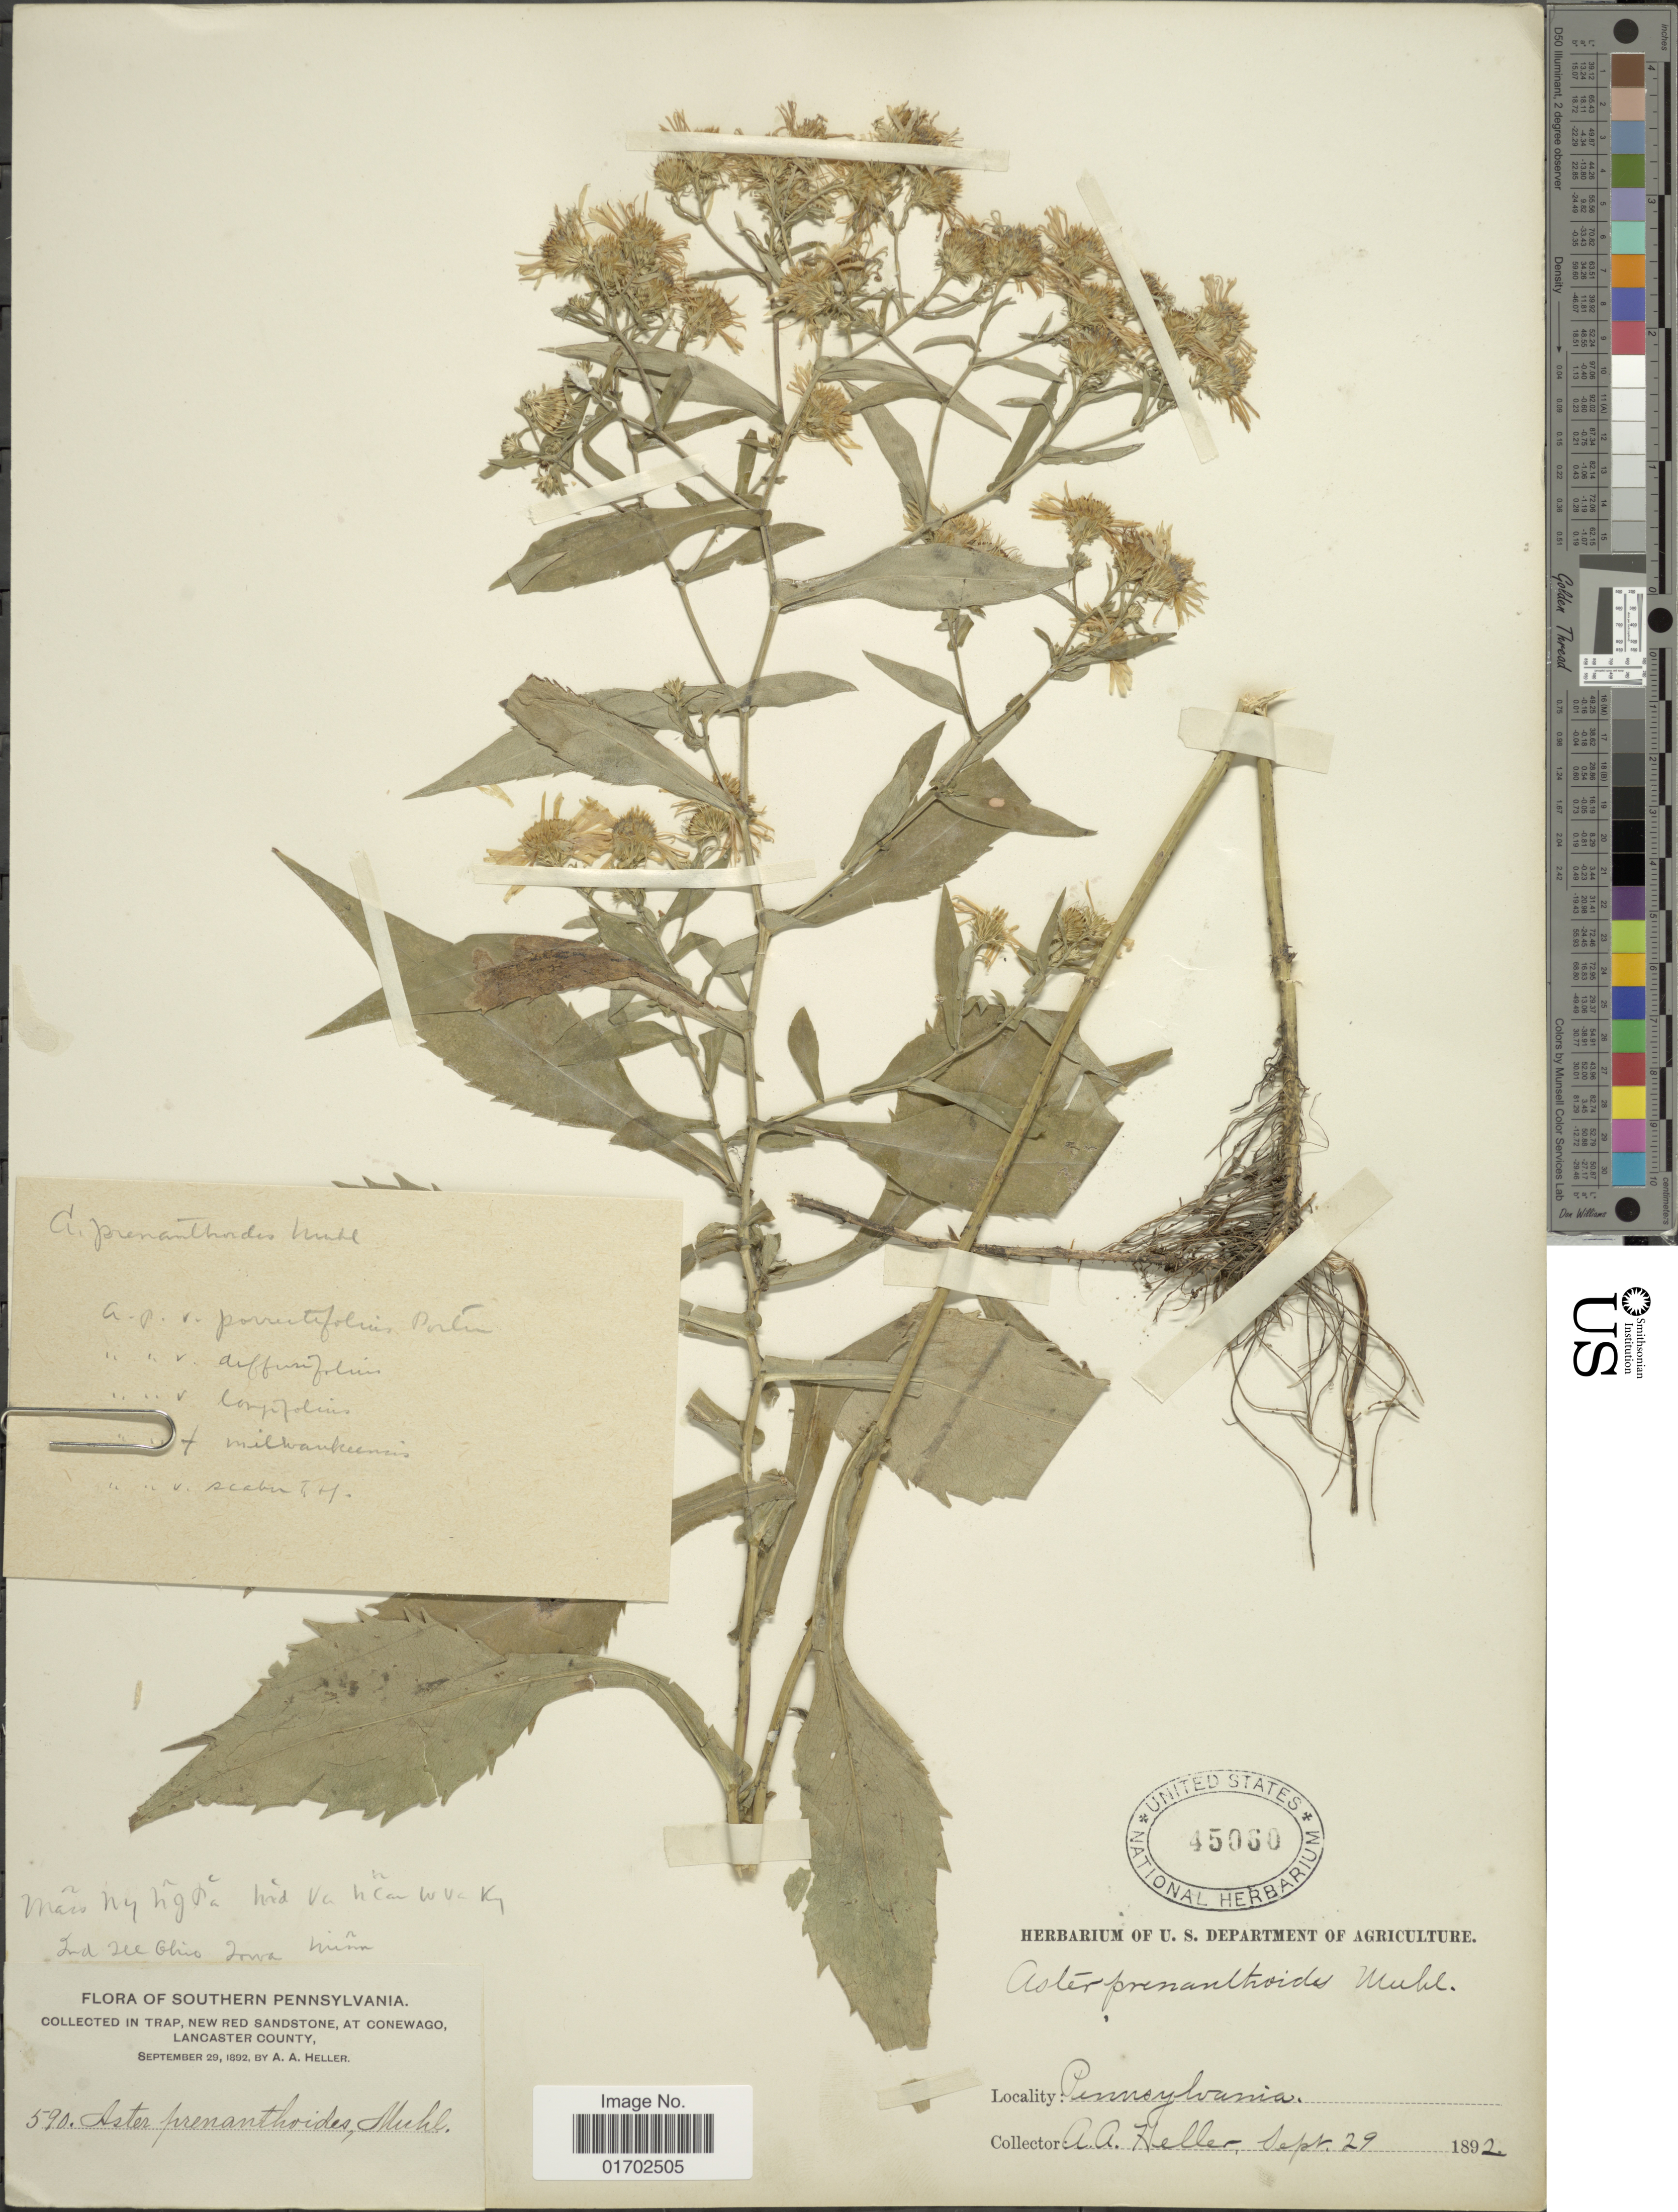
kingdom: Plantae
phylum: Tracheophyta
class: Magnoliopsida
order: Asterales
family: Asteraceae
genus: Symphyotrichum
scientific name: Symphyotrichum prenanthoides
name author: (Muhl. ex Willd.) G.L. Nesom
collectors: A. A. Heller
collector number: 590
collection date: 1892-09-29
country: United States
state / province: Pennsylvania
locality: Southern Pennsylvania. In Trap, New Red Sandstone, at Conewago, Lancaster County.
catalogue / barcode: US 45060